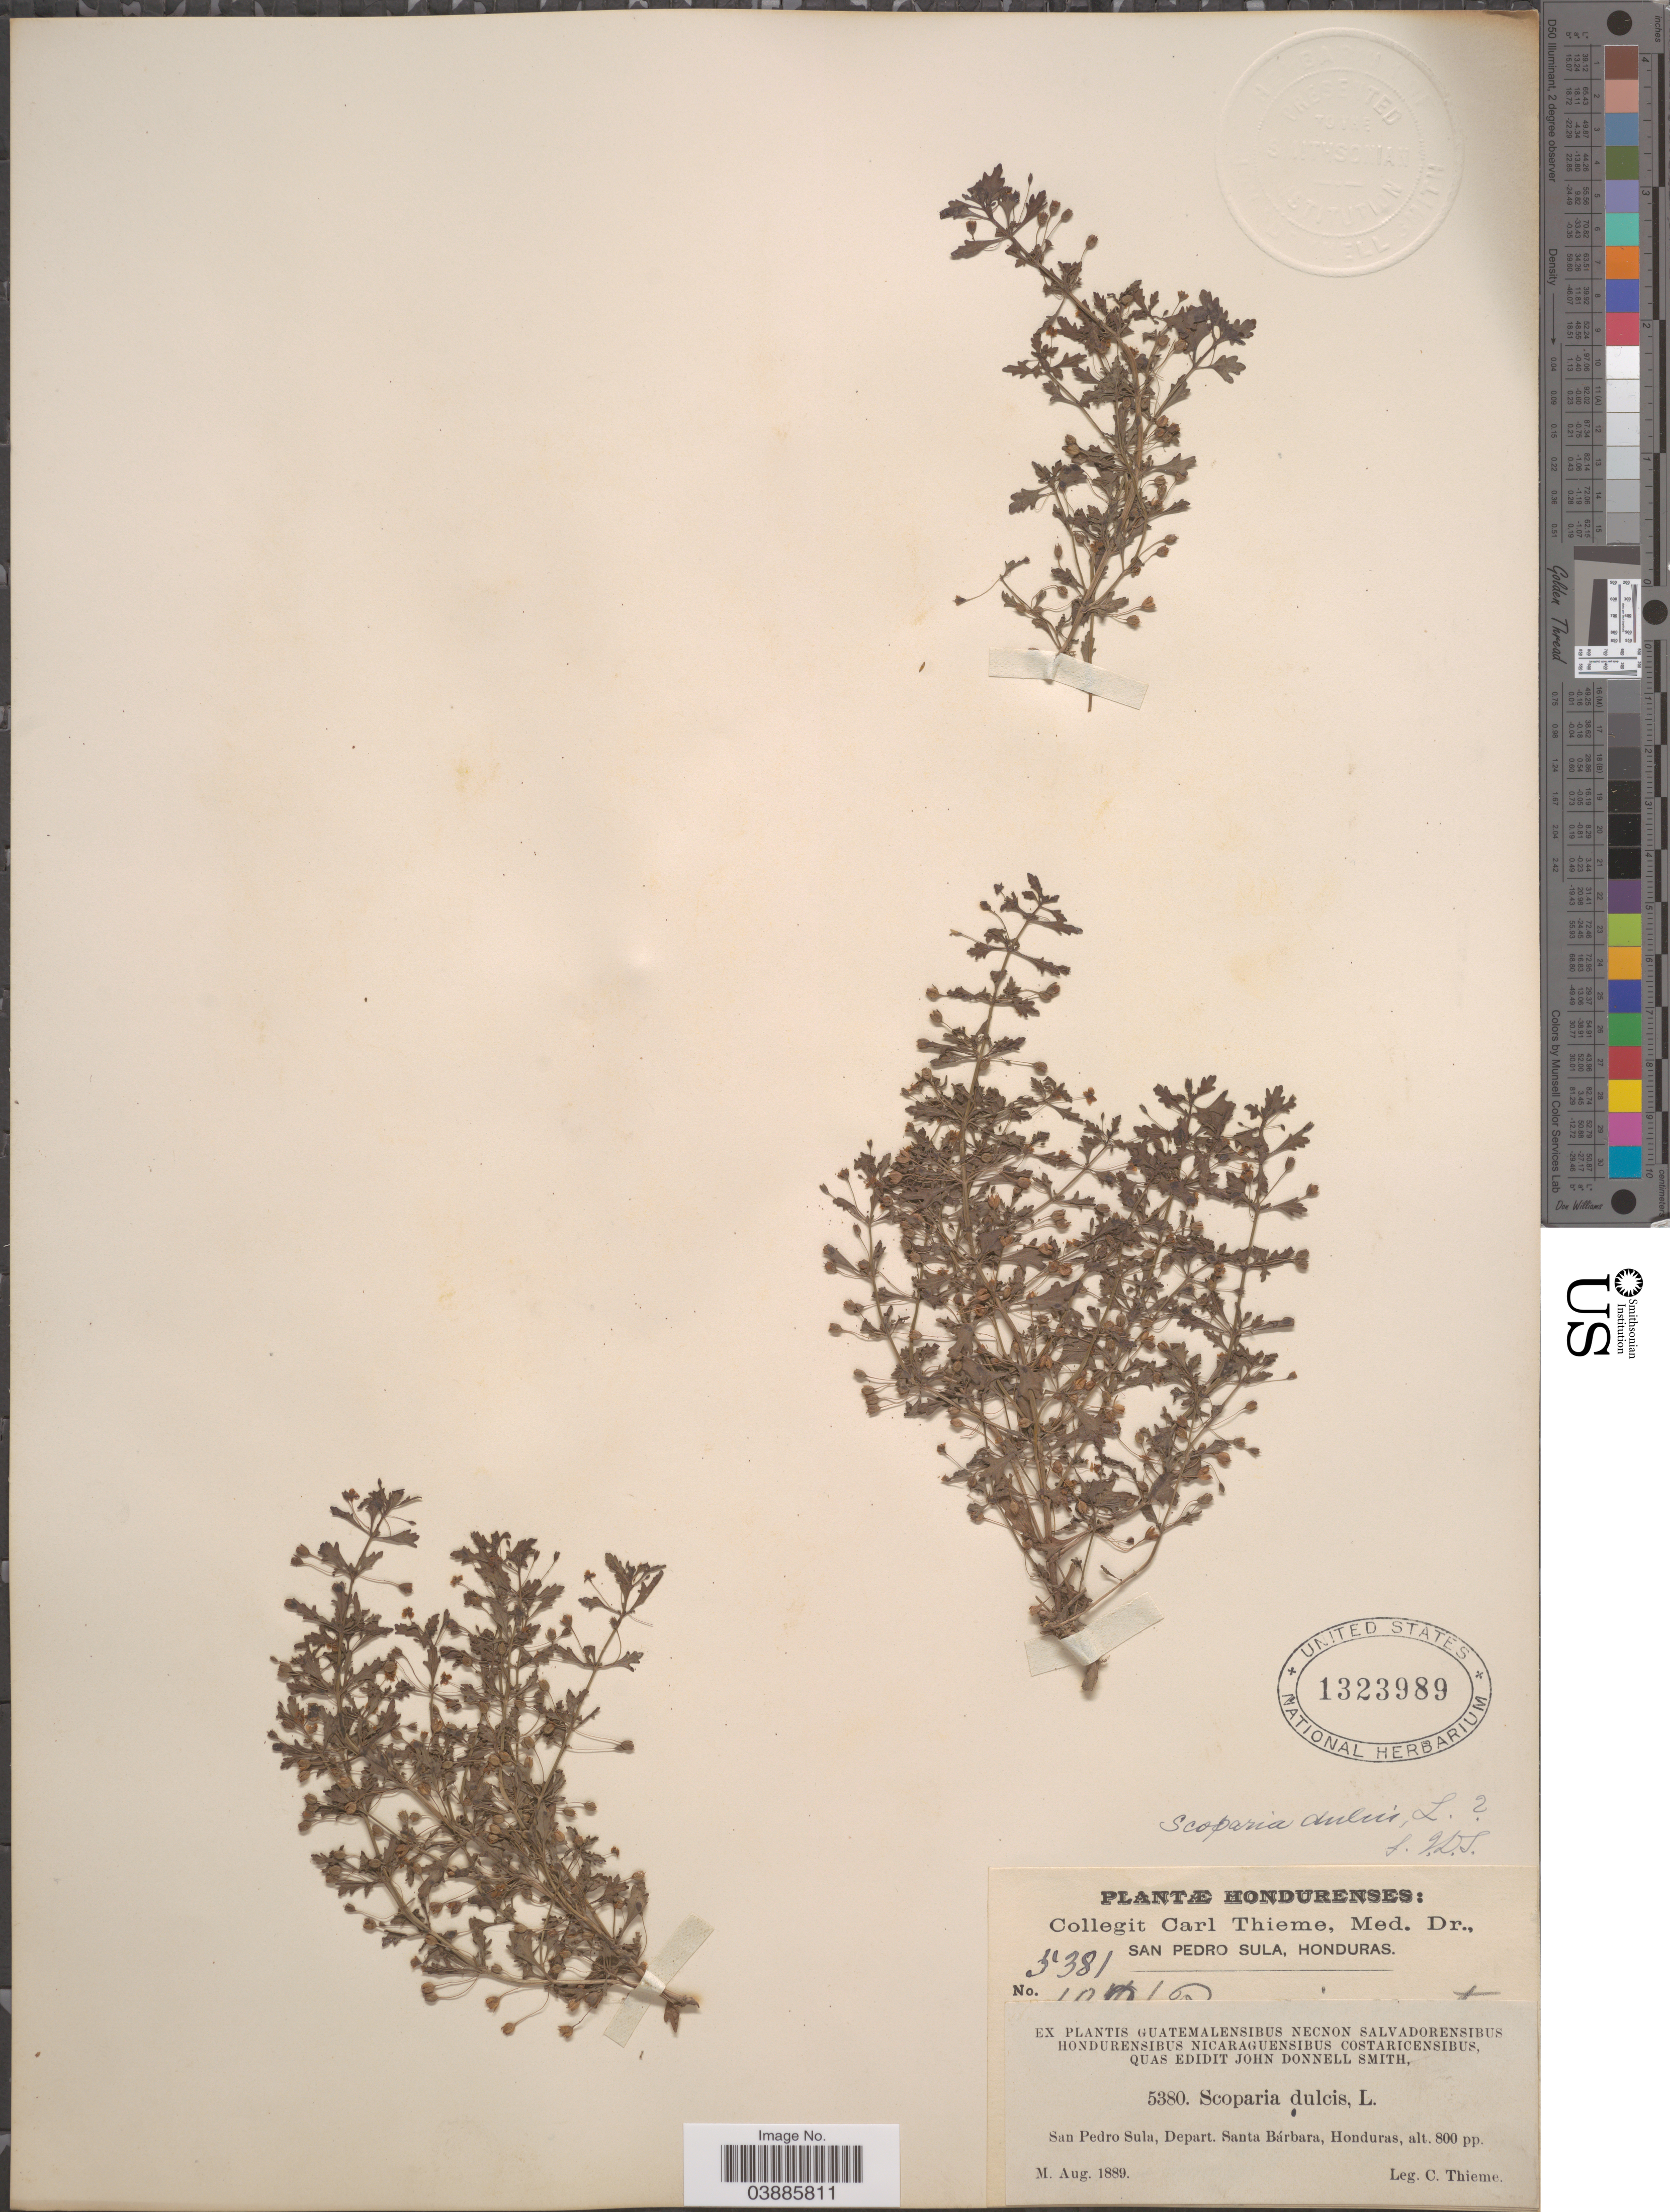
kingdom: Plantae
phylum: Tracheophyta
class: Magnoliopsida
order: Lamiales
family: Plantaginaceae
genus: Scoparia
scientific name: Scoparia dulcis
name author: L.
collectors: C. Thieme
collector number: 5380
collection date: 1889-08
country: Honduras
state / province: Santa Barbara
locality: San Pedro Sula, Depart. Santa Bárbara.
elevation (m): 244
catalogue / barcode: US 1323989